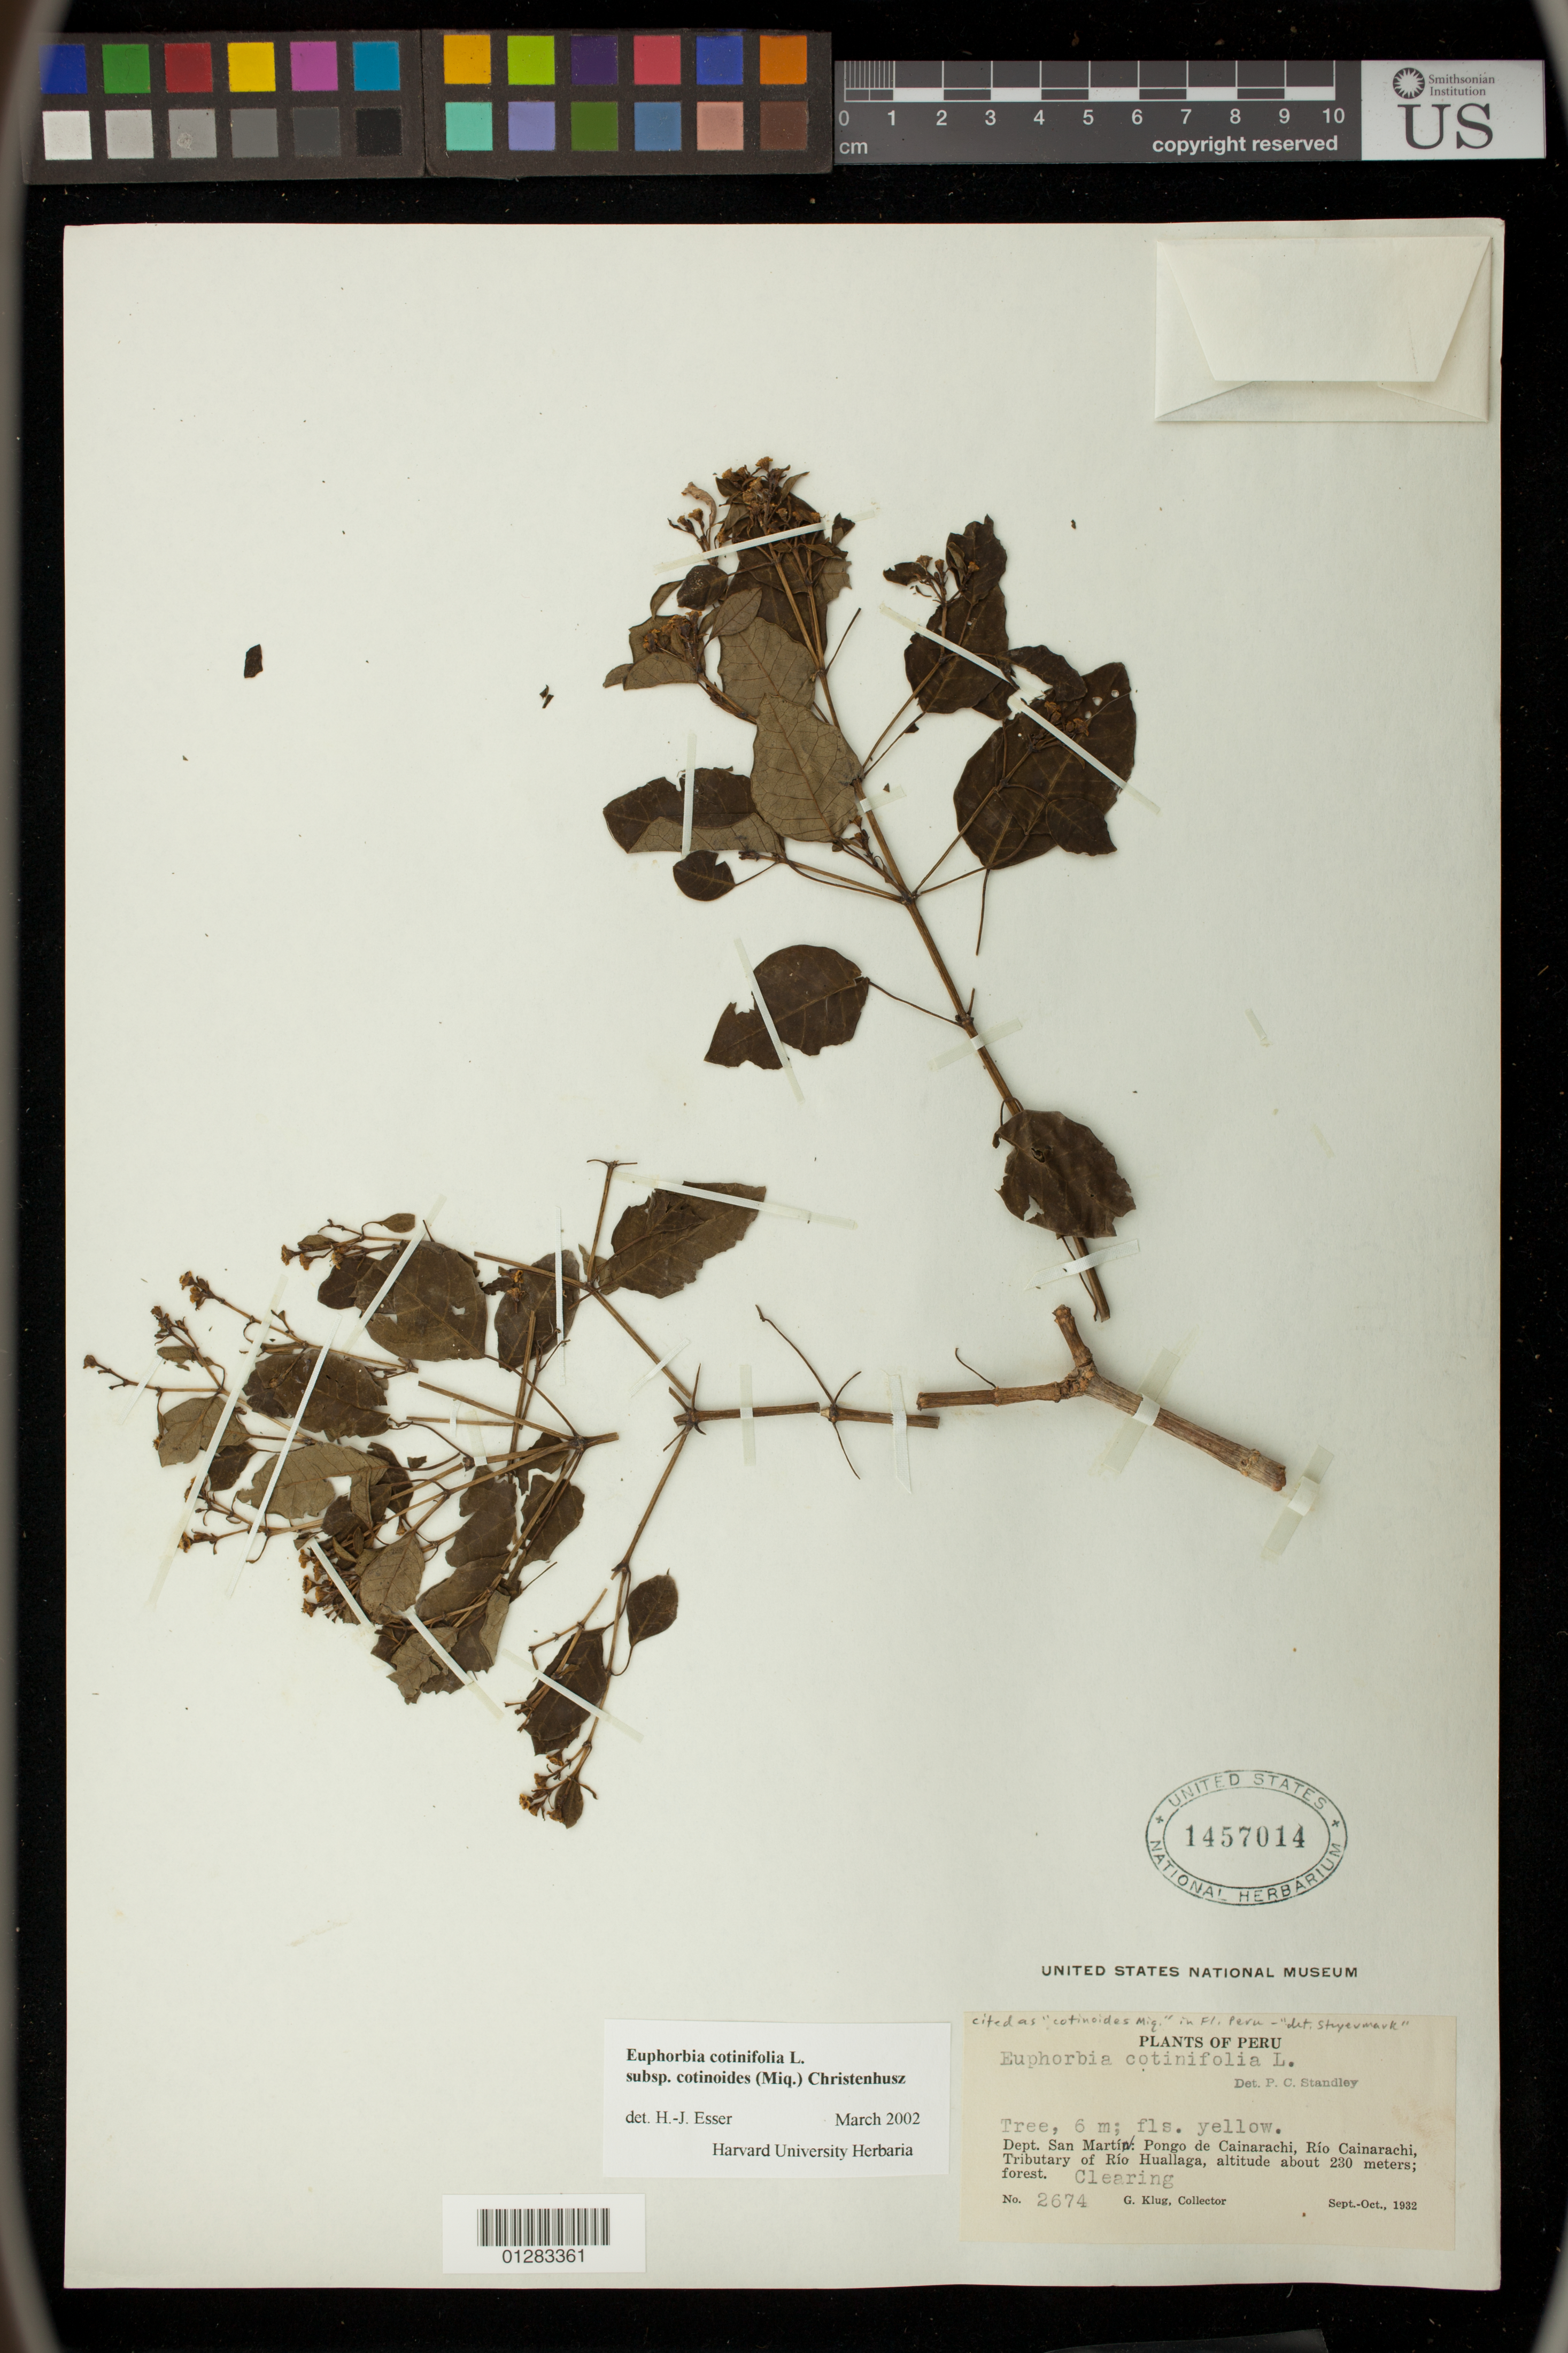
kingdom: Plantae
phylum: Tracheophyta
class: Magnoliopsida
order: Malpighiales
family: Euphorbiaceae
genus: Euphorbia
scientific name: Euphorbia cotinifolia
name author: L.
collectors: G. Klug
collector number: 2674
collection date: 1932-09/1932-10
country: Peru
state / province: San Martín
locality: Pongo de Cainarachi, Rio Cainarachi, Tributary of Rio Huallaga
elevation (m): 230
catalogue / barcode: US 1457014